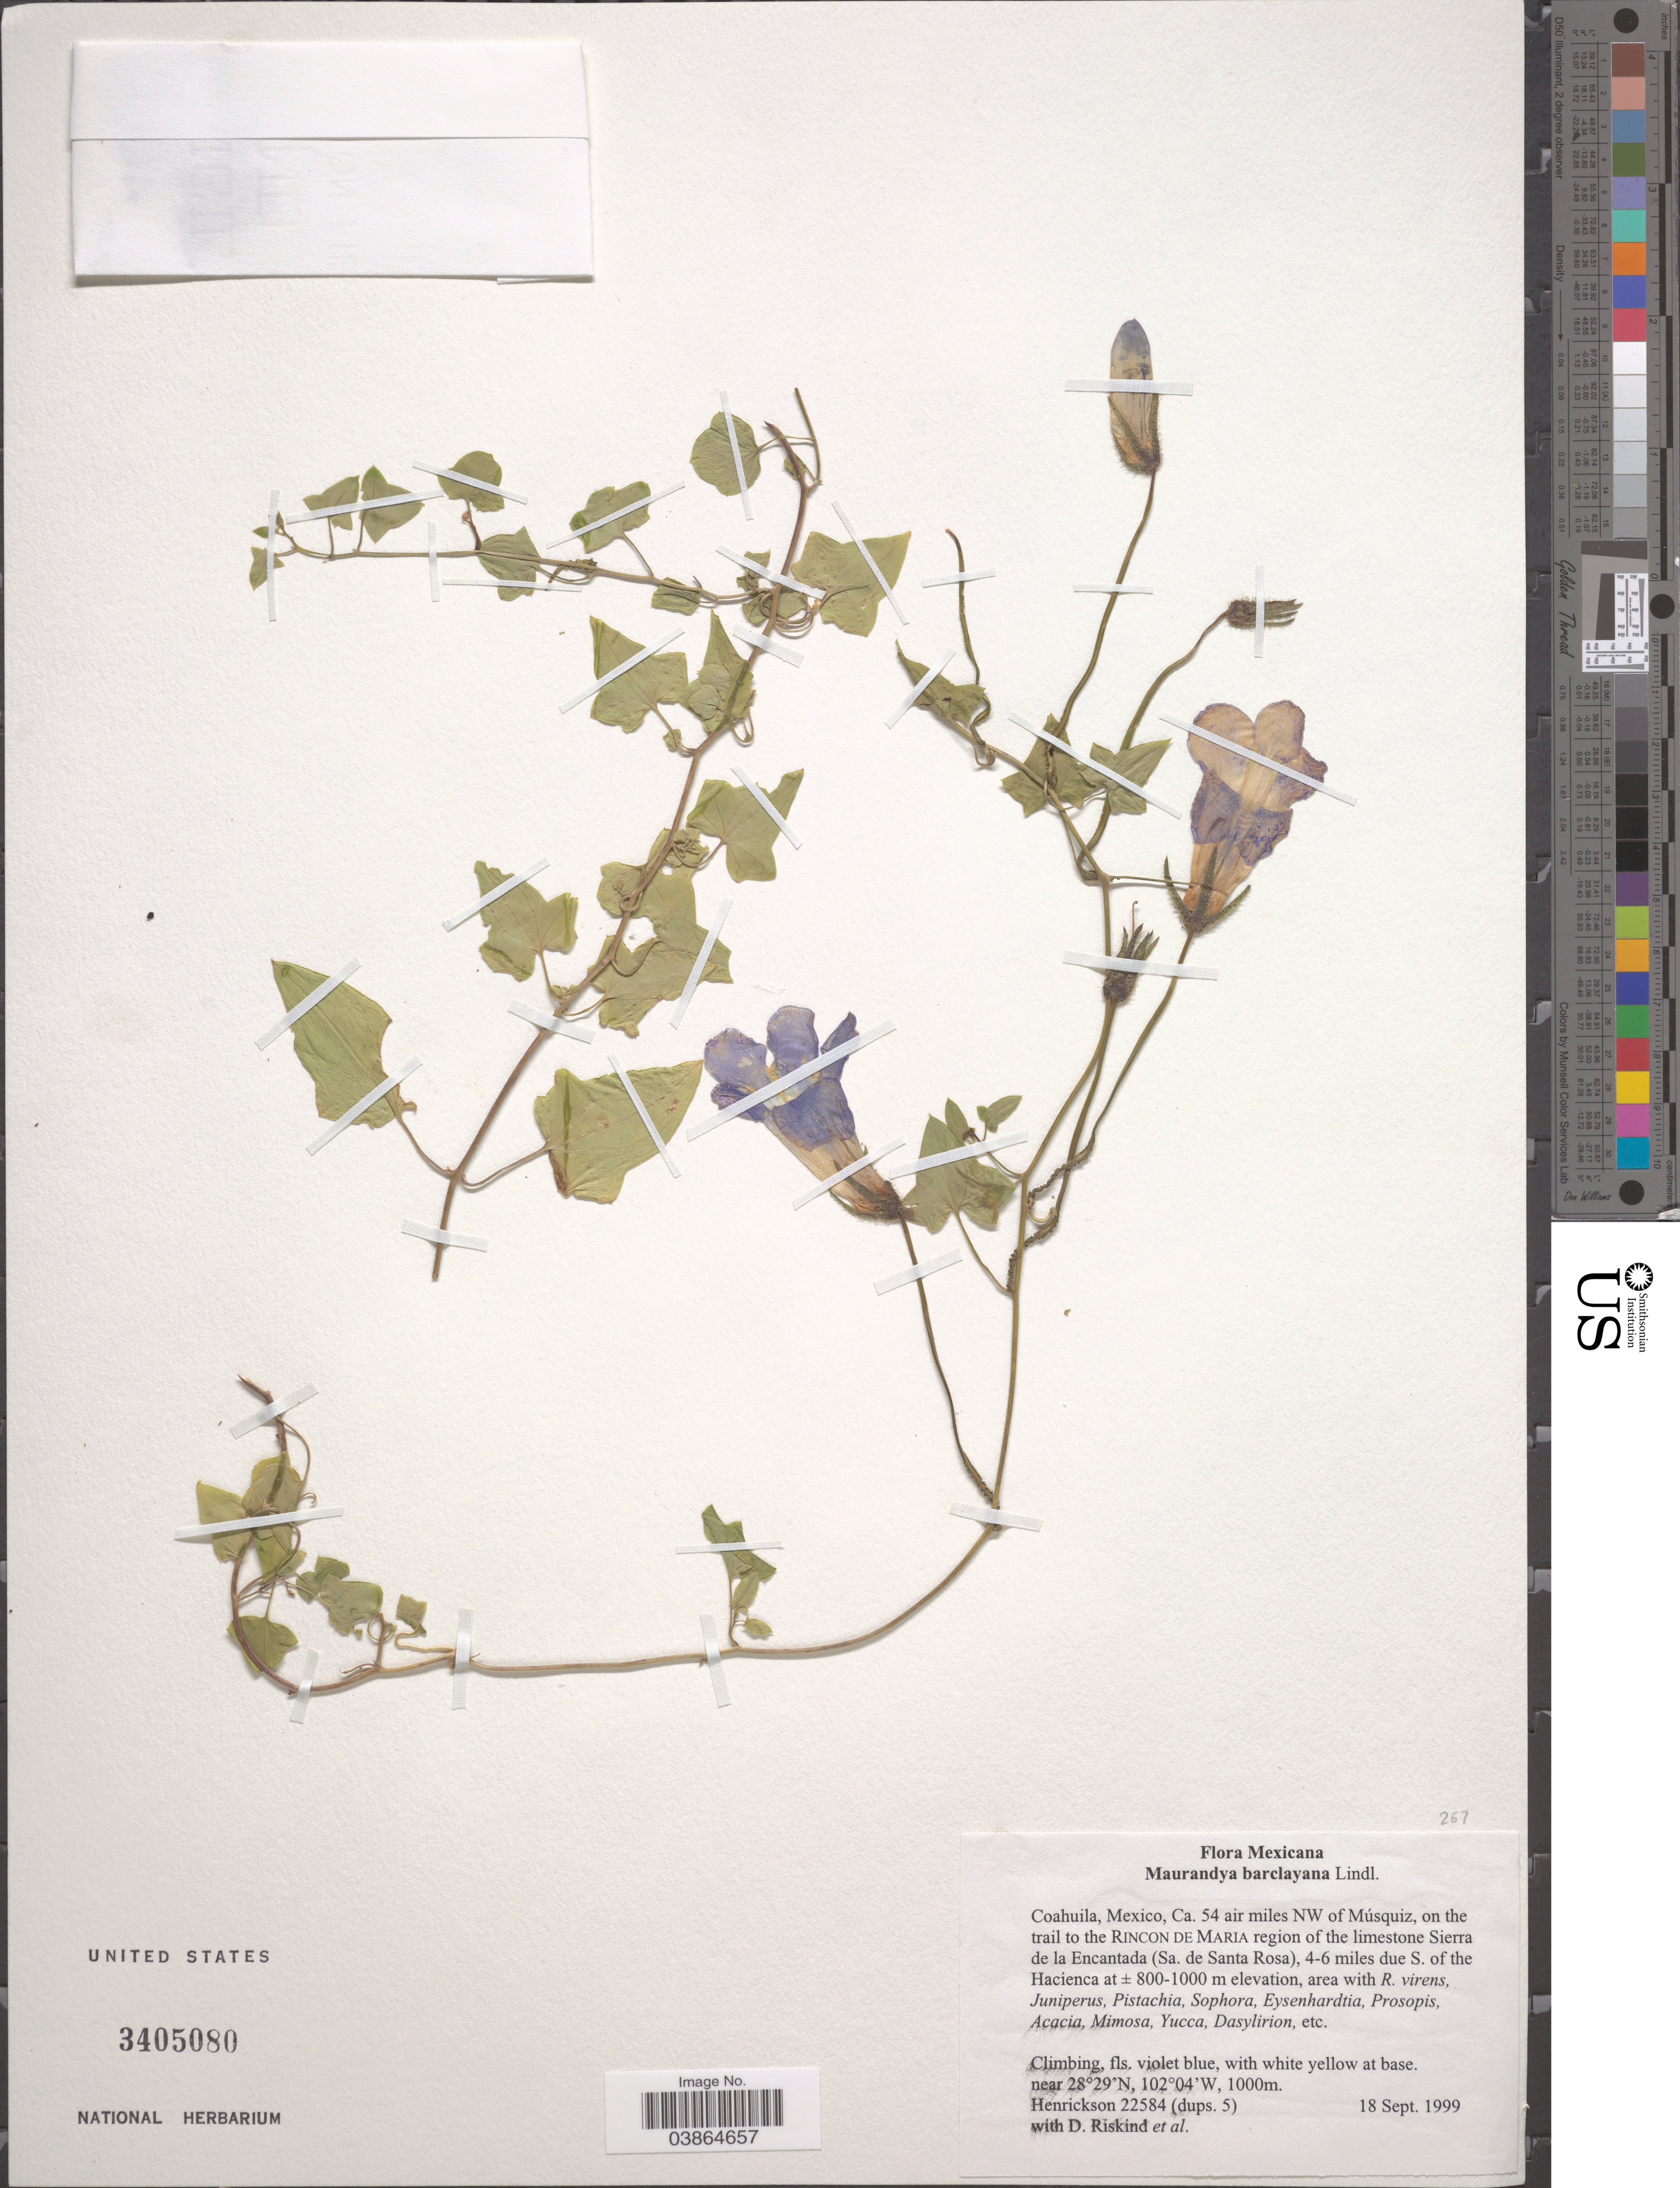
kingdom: Plantae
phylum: Tracheophyta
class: Magnoliopsida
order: Lamiales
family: Plantaginaceae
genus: Maurandya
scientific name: Maurandya barclayana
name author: Lindl.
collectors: -. Henrickson, D. Riskind & et al.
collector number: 22584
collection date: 1999-09-18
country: Mexico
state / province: Coahuila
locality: Ca. 54 air miles NW of Músquiz, on the trail to the Rincon de Maria region of the limestone Sierra de la Encantada (Sa. de Santa Rosa), 4-6 miles due S. of the Hacienca.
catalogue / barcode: US 3405080